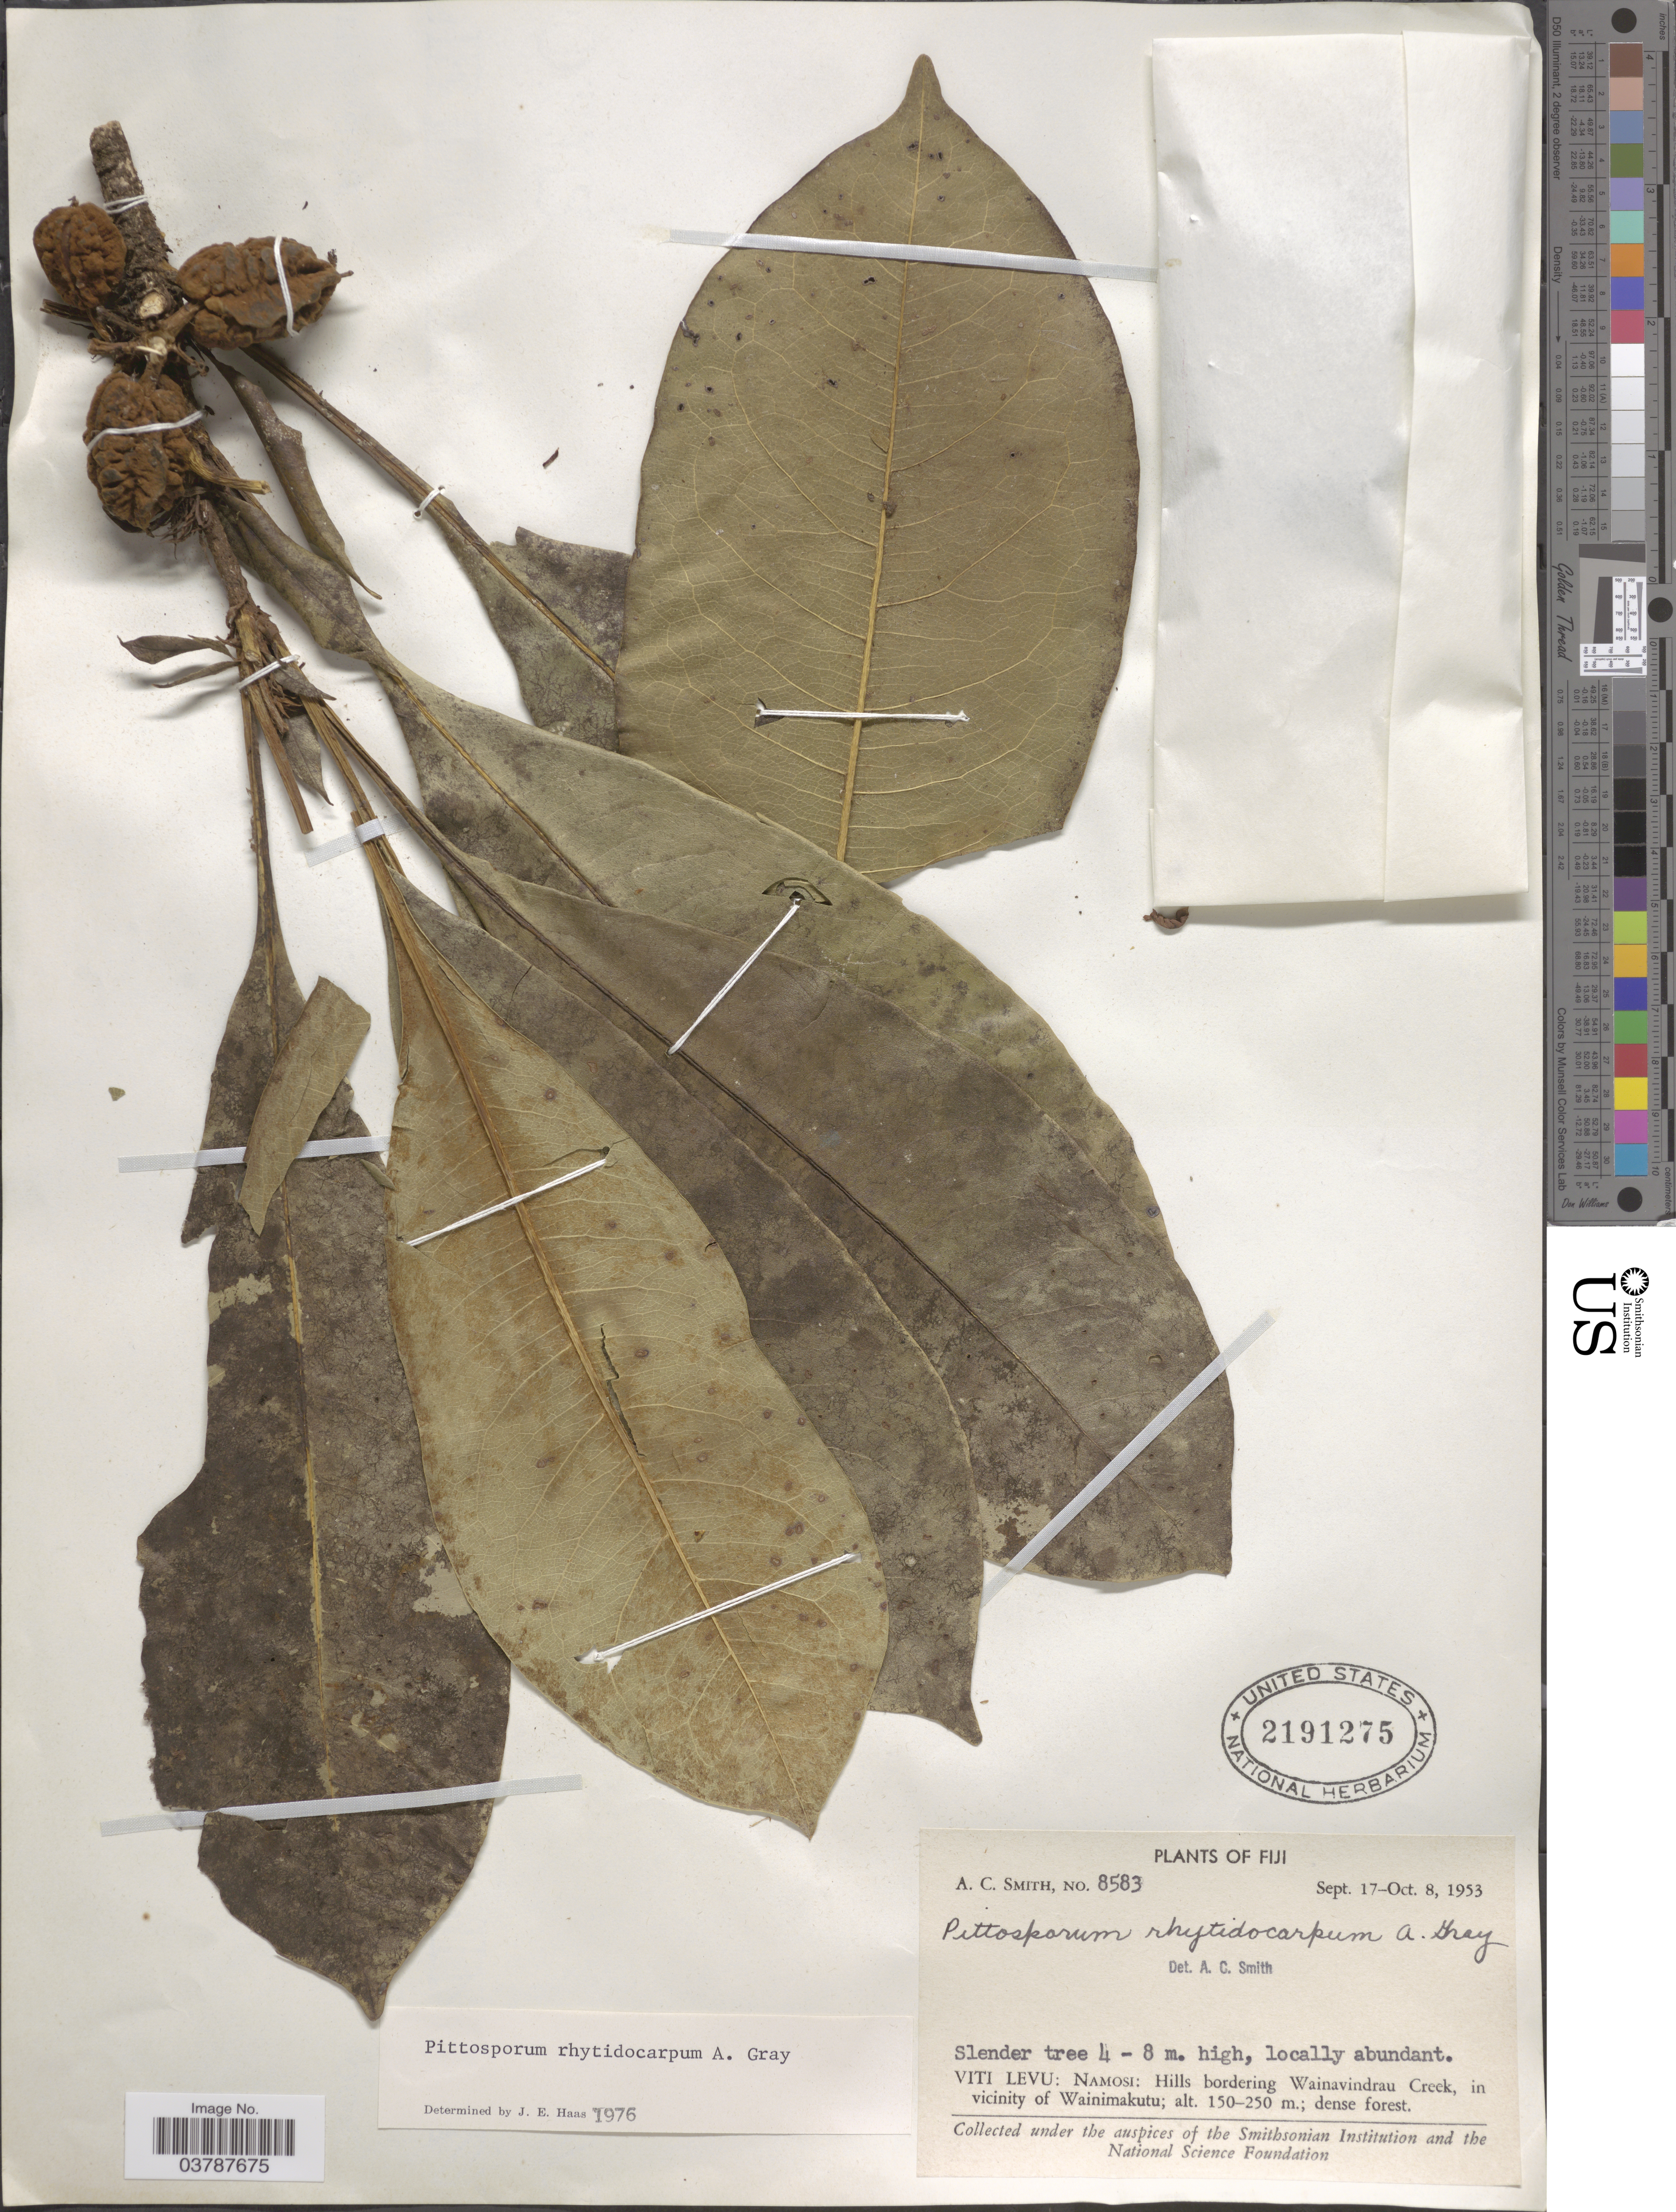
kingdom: Plantae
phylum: Tracheophyta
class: Magnoliopsida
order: Apiales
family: Pittosporaceae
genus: Pittosporum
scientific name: Pittosporum rhytidocarpum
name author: A. Gray in Wilkes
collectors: A. C. Smith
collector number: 8583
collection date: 1953-09-17/1953-10-08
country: Fiji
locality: Viti Levu: Namosi: Hills bordering Wainavindrau Creek, in vicinity of Wainimakutu.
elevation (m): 150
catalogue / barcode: US 2191275